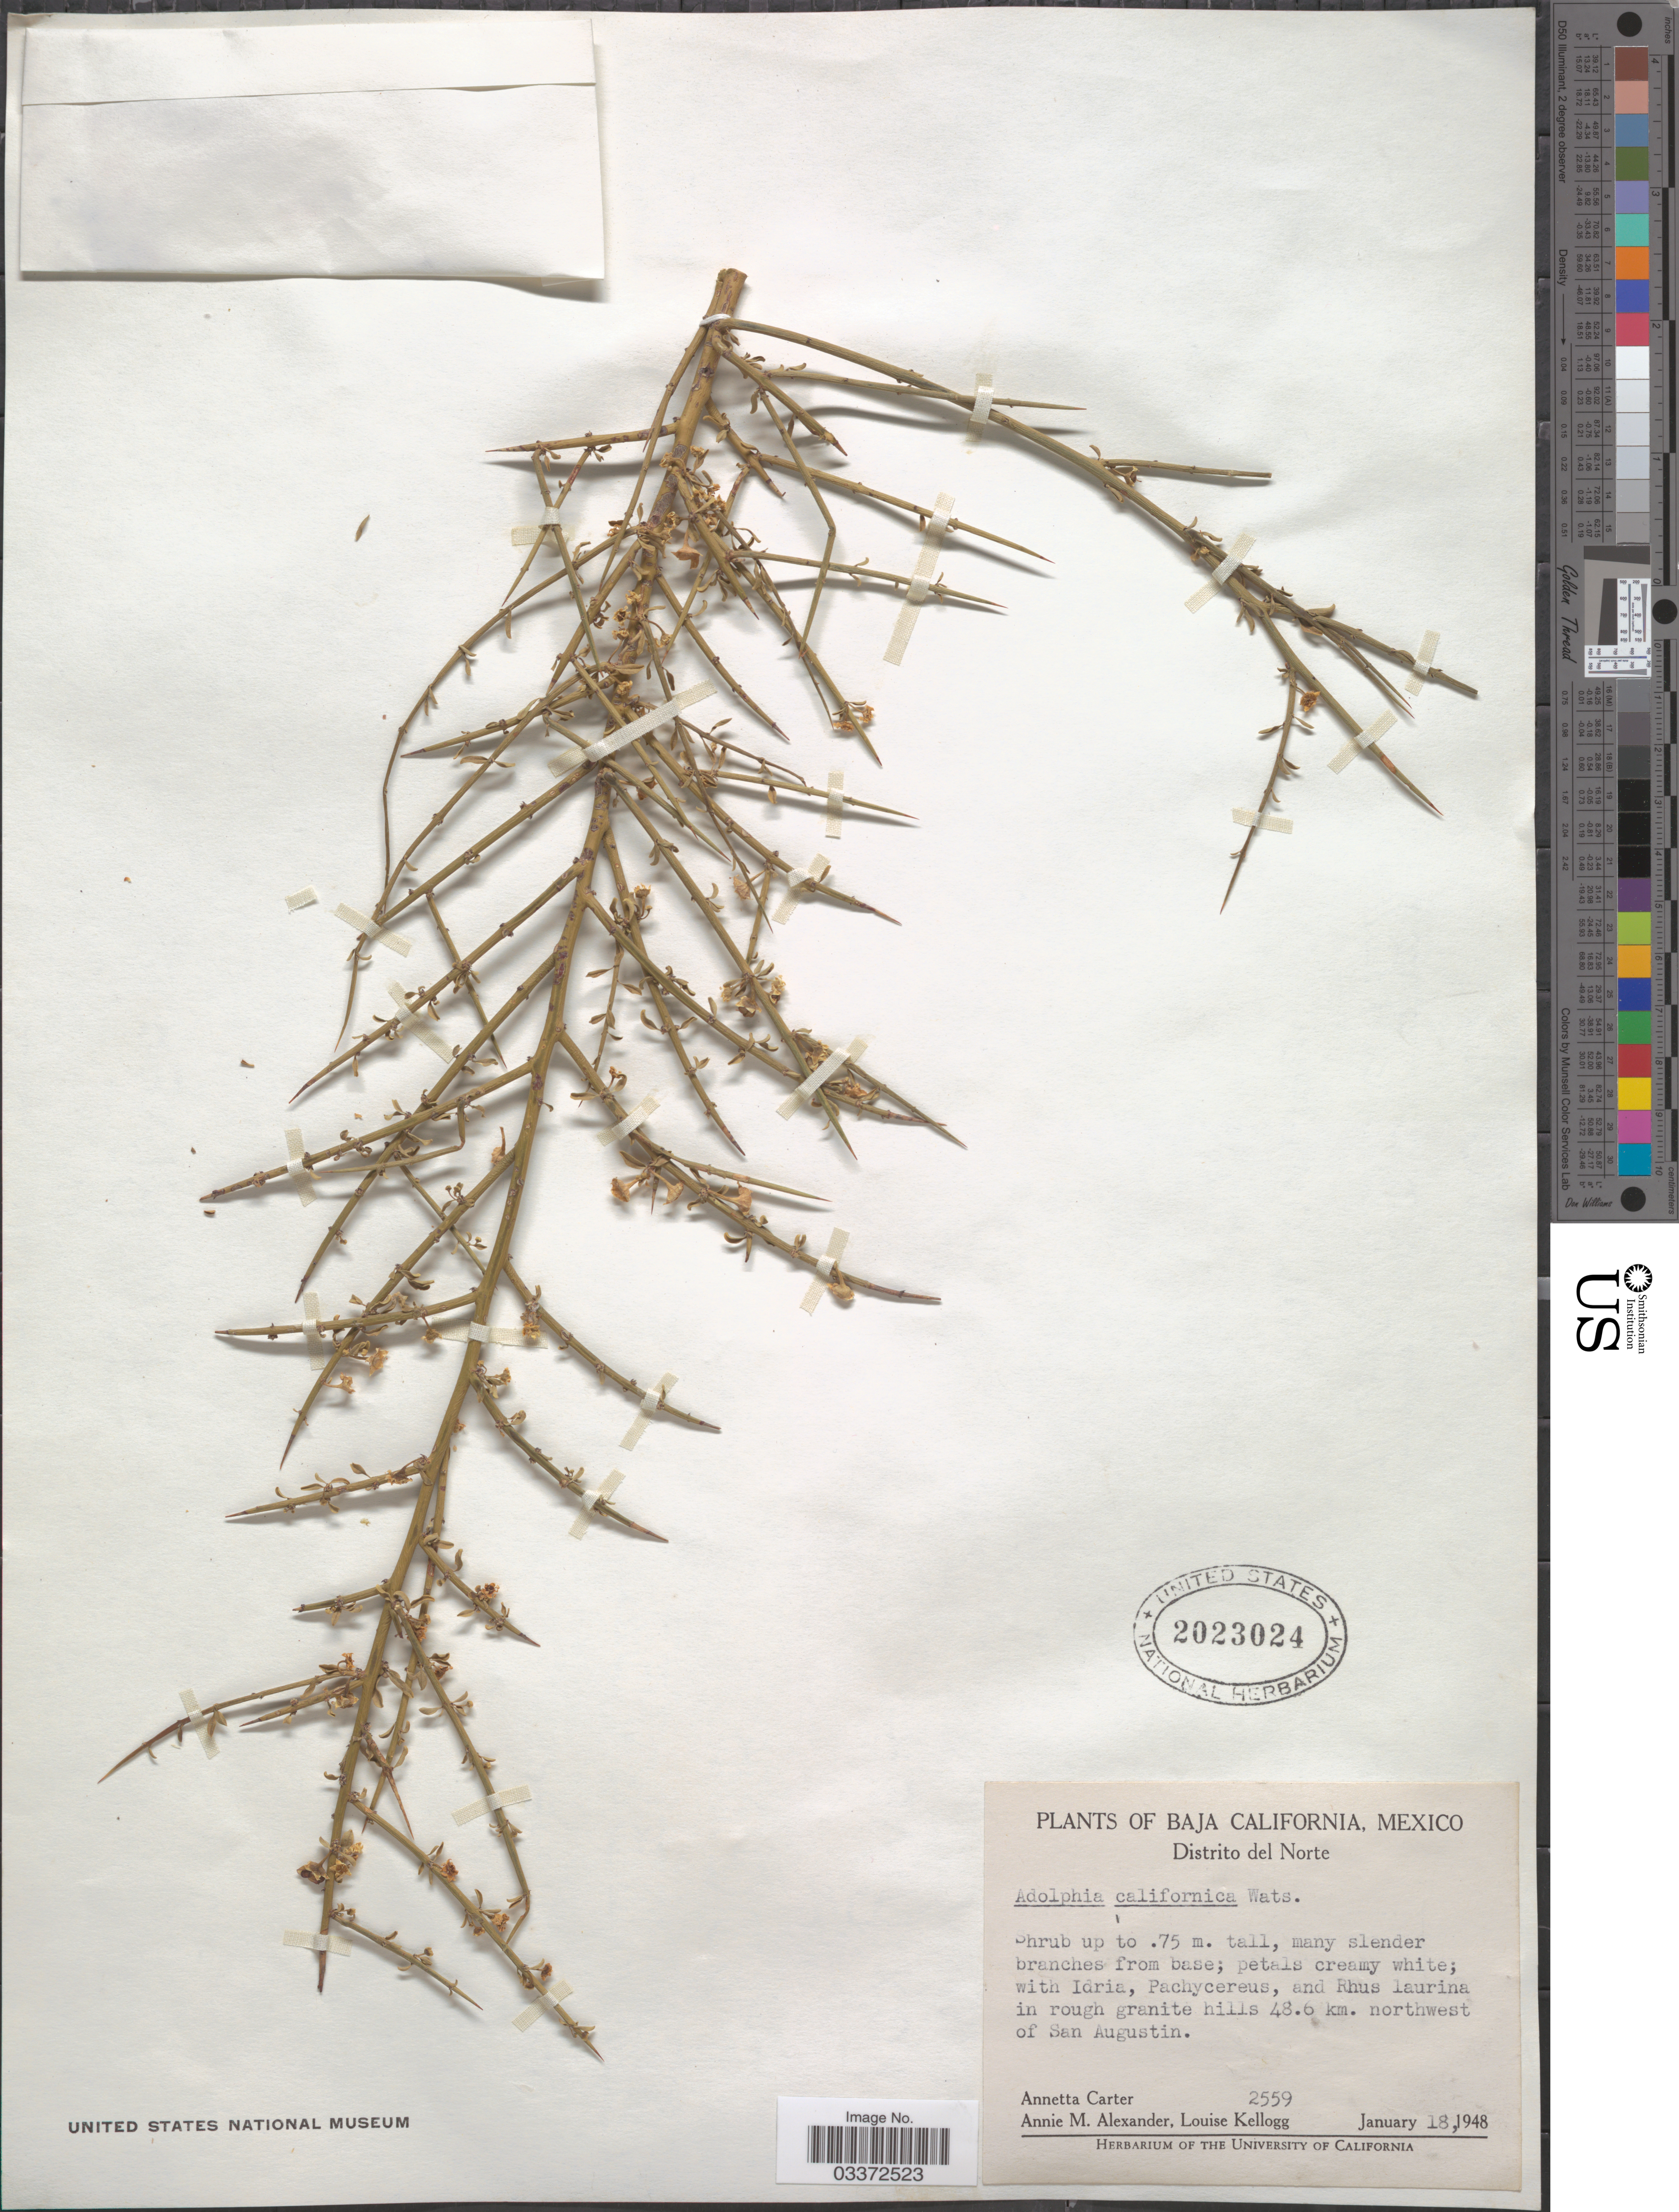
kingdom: Plantae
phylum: Tracheophyta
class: Magnoliopsida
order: Rosales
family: Rhamnaceae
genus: Adolphia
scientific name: Adolphia californica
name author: S. Watson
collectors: Annetta Carter, A. M. Alexander & L. Kellogg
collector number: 2559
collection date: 1948-01-18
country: Mexico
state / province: Baja California Norte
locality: Distrito del Norte. 48.6 km. northwest of San Augustin.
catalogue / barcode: US 2023024